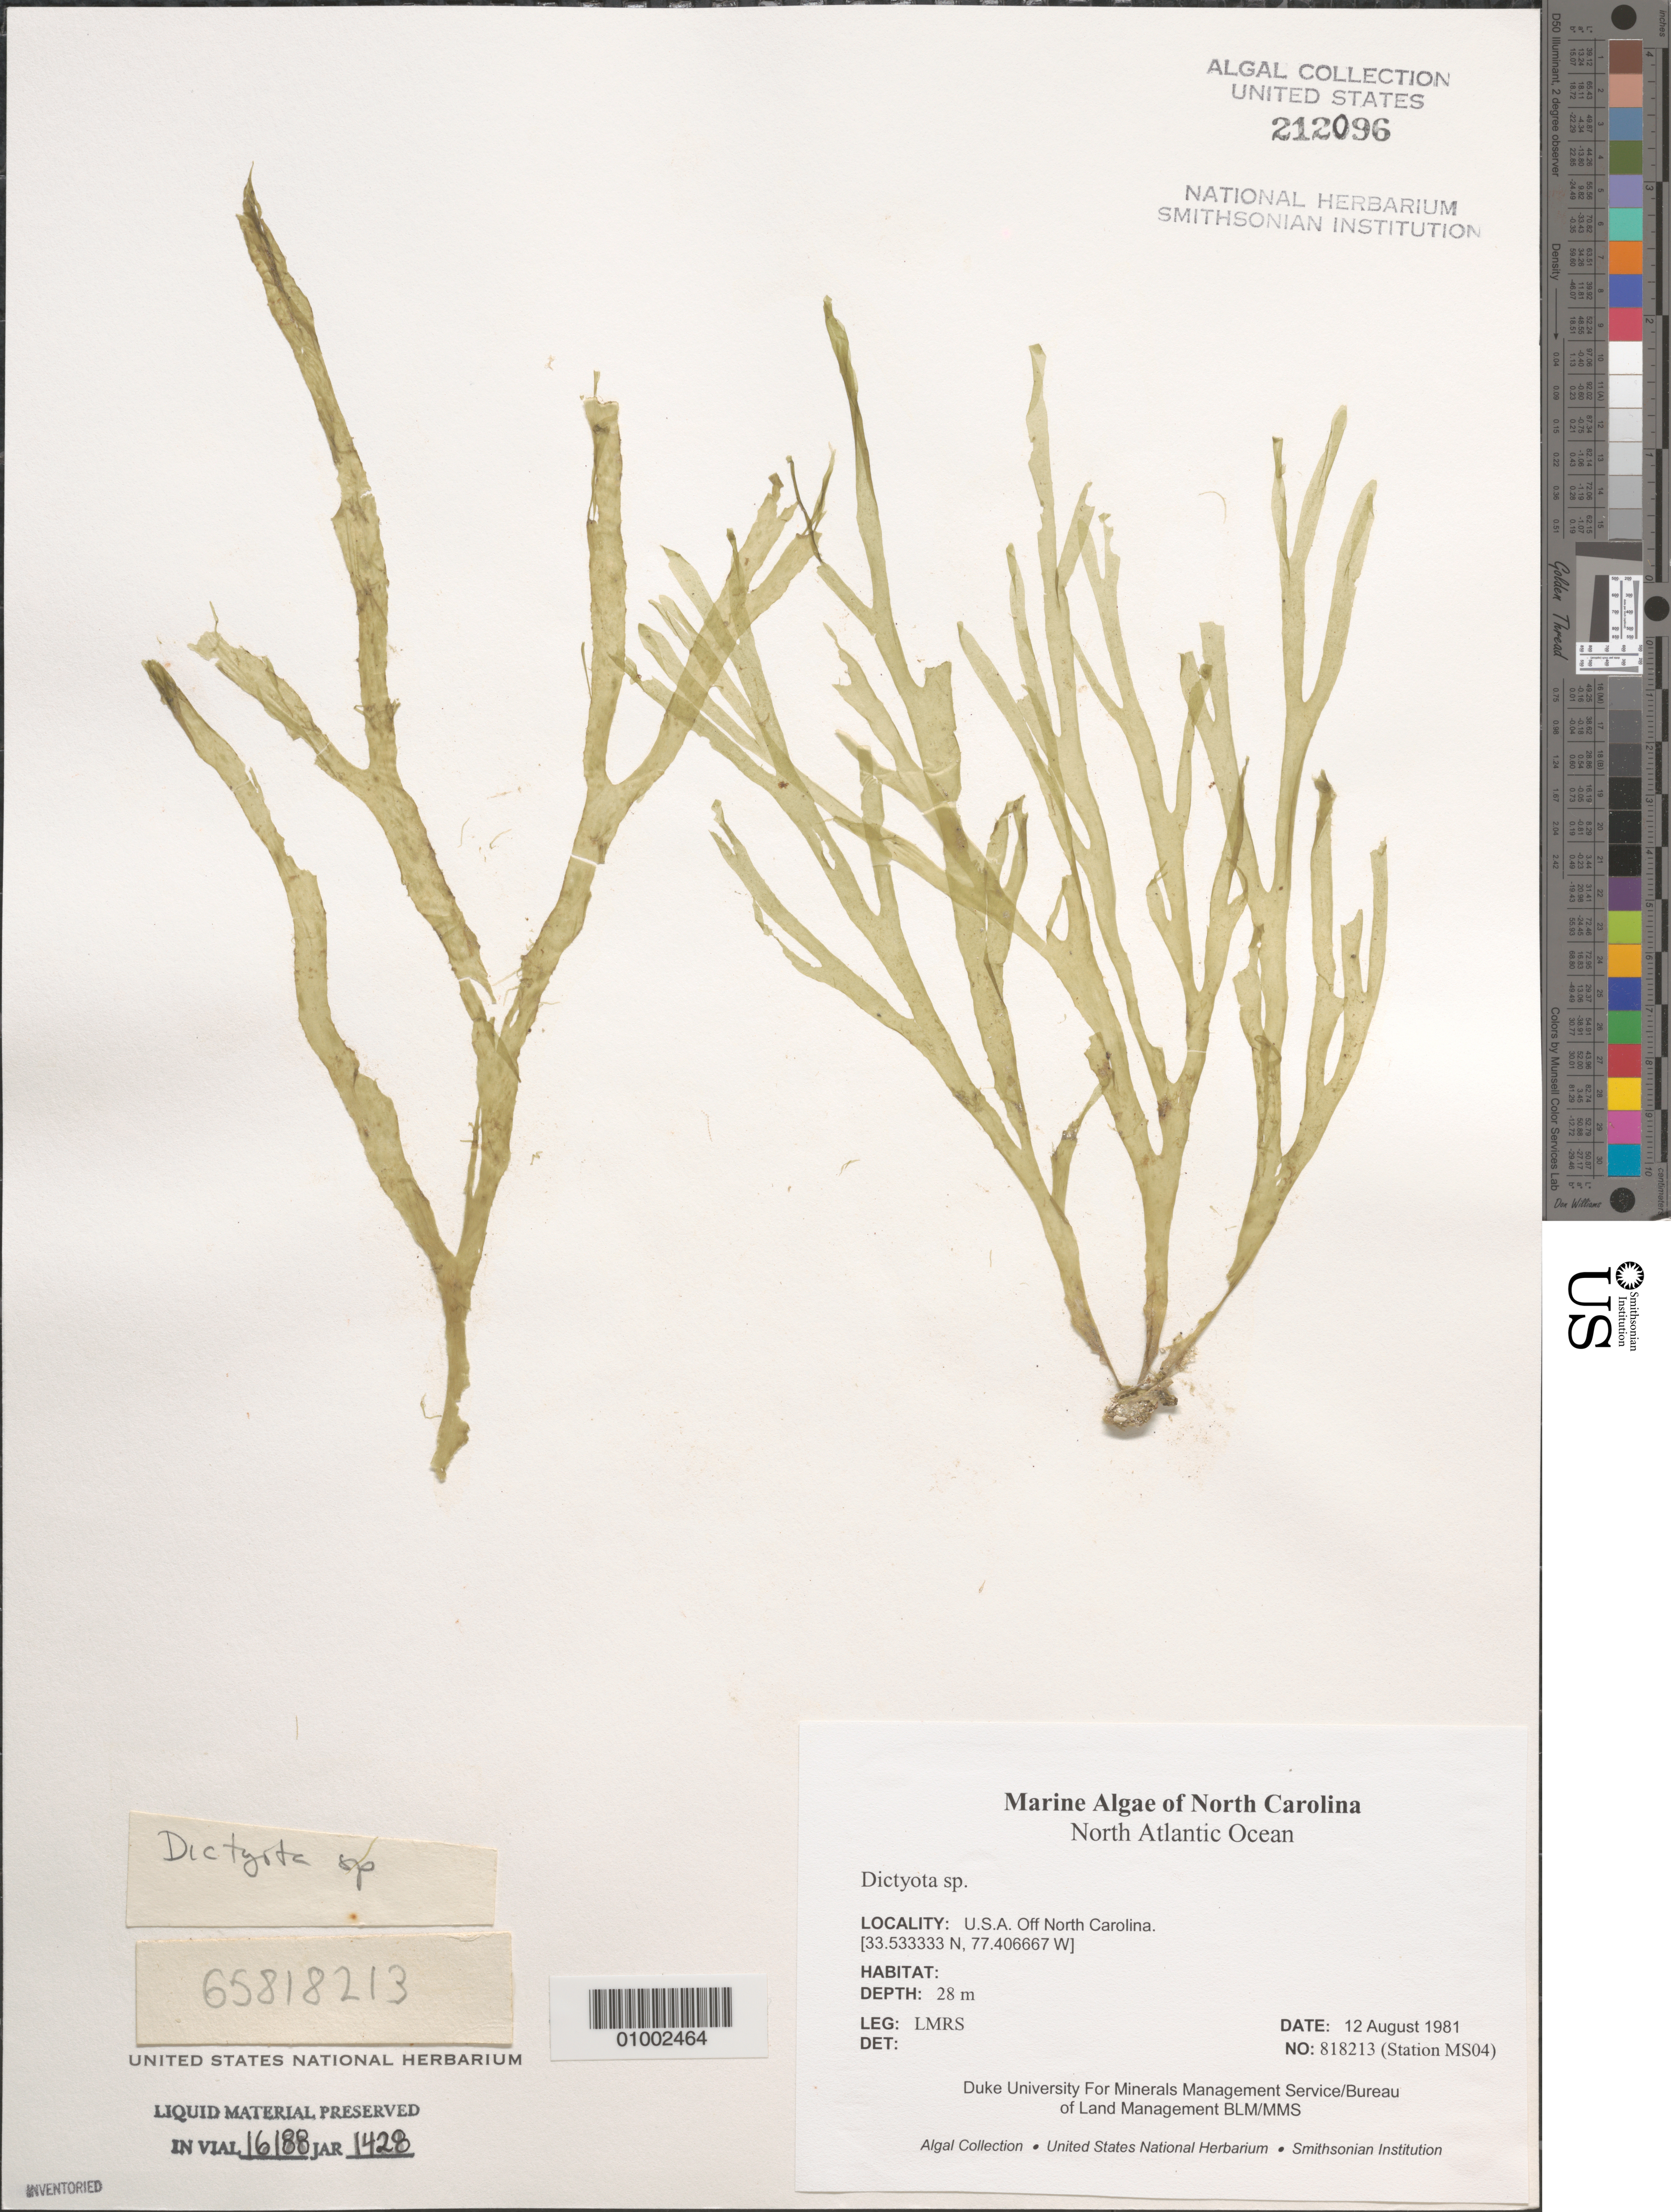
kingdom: Chromista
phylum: Ochrophyta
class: Phaeophyceae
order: Dictyotales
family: Dictyotaceae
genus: Dictyota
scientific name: Dictyota sp.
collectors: LMRS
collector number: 818213 (Station MS04)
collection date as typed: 12 Aug 1981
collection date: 1981-08-12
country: United States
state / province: North Carolina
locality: North Atlantic Ocean off North Carolina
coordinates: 33.533333 N, 77.406667 W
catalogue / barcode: US 212096